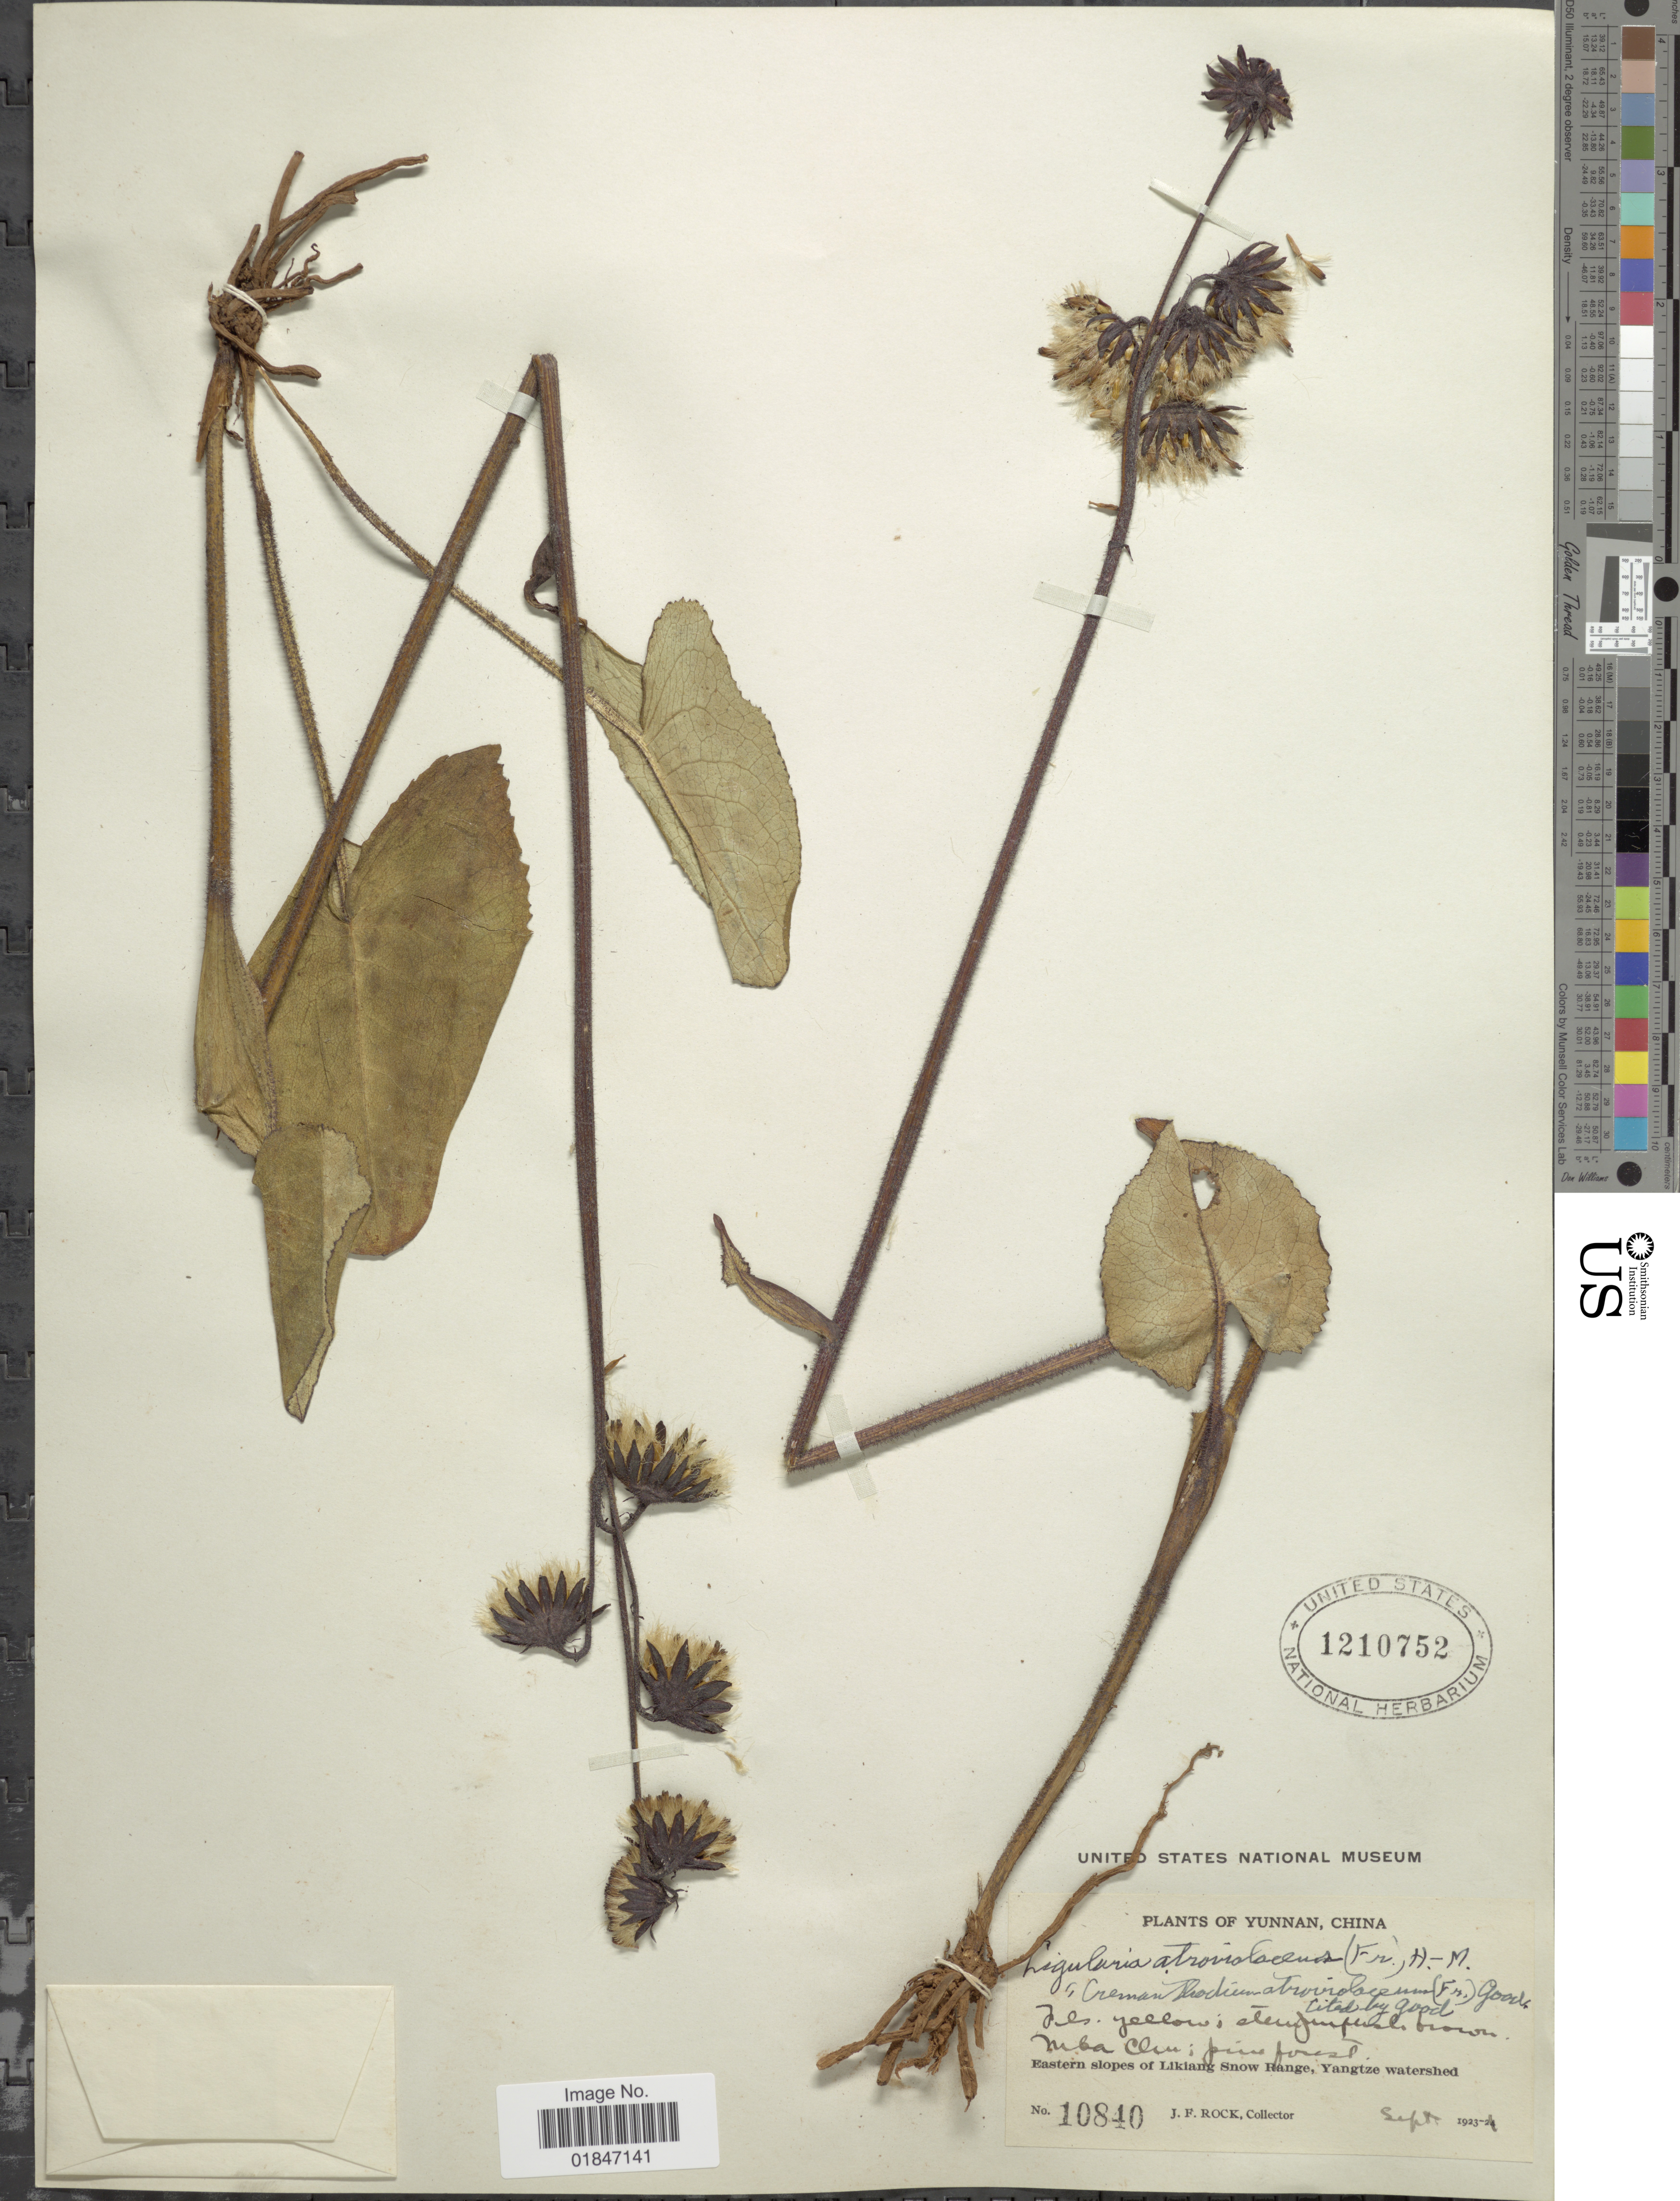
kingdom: Plantae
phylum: Tracheophyta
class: Magnoliopsida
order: Asterales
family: Asteraceae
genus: Ligularia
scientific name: Ligularia atroviolacea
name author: (Franch.) Hand.-Mazz.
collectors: J. Rock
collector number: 10840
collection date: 1923-09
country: China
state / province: Yunnan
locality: Yunnan, China. Eastern slopes of Likiang Snow Range, Yangtze Watershed.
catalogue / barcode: US 1210752